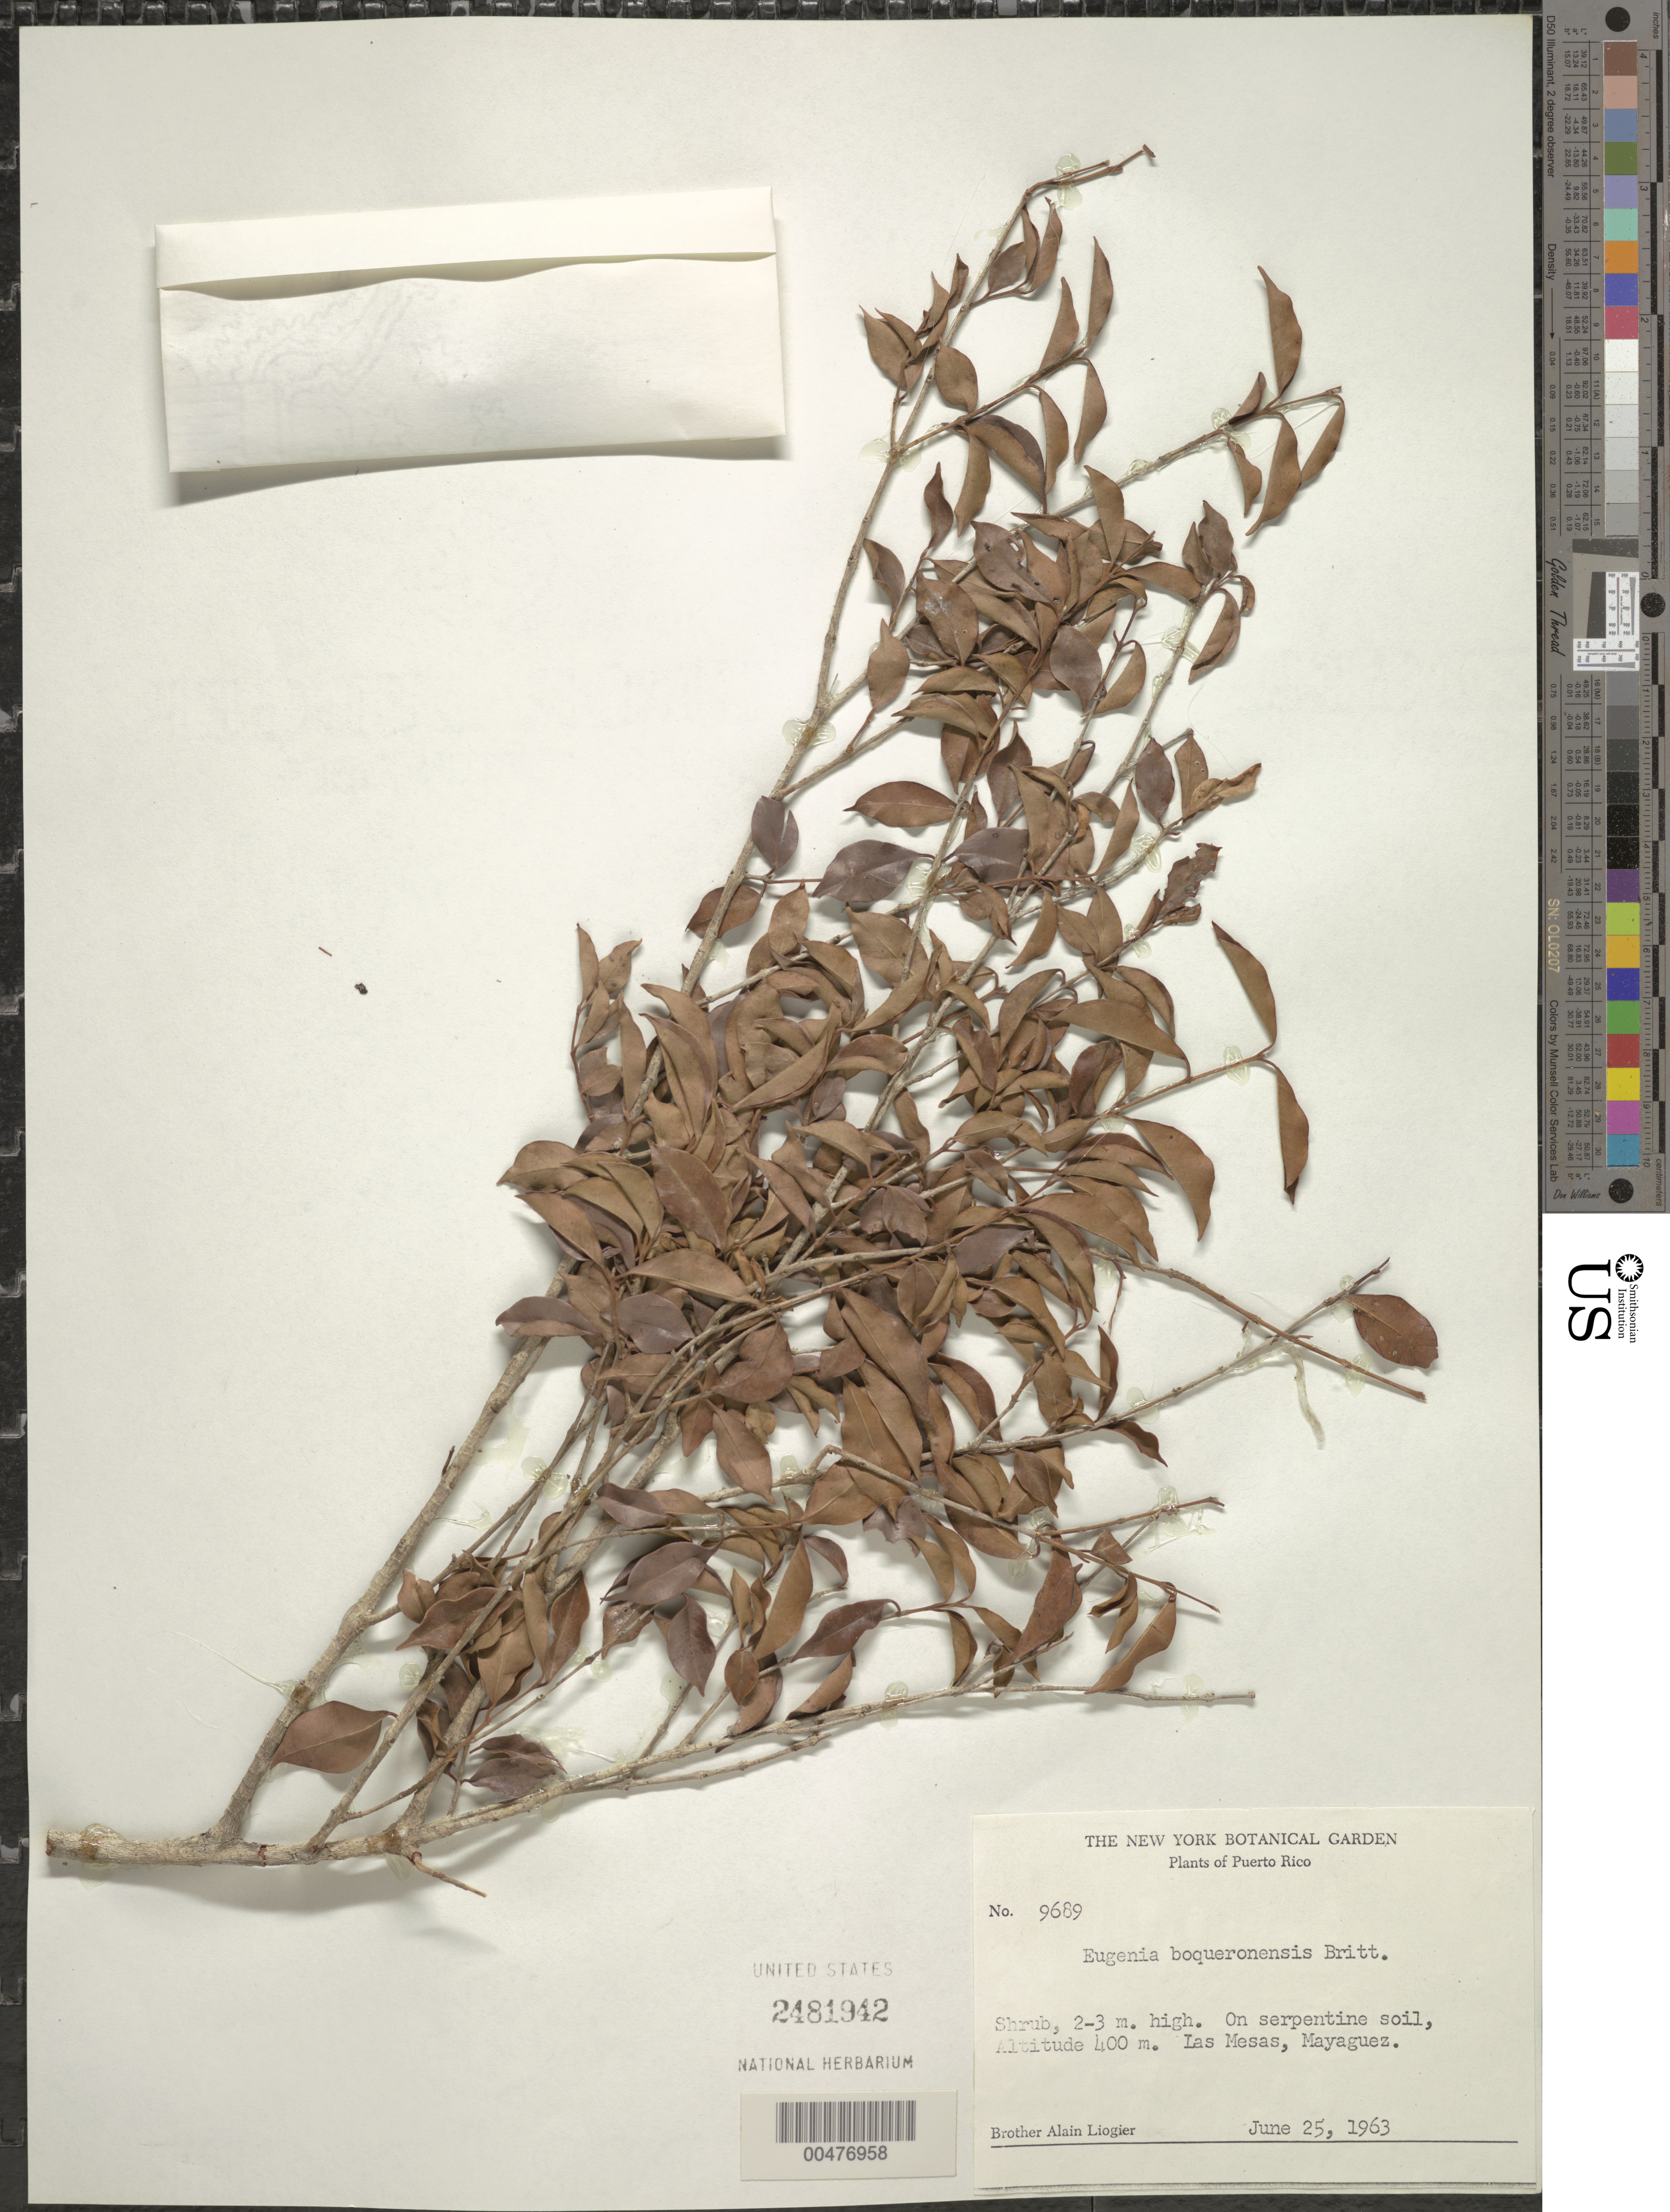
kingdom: Plantae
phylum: Tracheophyta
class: Magnoliopsida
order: Myrtales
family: Myrtaceae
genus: Eugenia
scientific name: Eugenia boqueronensis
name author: Britton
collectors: A. H. Liogier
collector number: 9689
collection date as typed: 25 Jun 1963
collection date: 1963-06-25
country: Puerto Rico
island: Greater Antilles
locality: Mayaguez, Las Mesas.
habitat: On serpentine soil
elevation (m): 400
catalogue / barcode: US 2481942